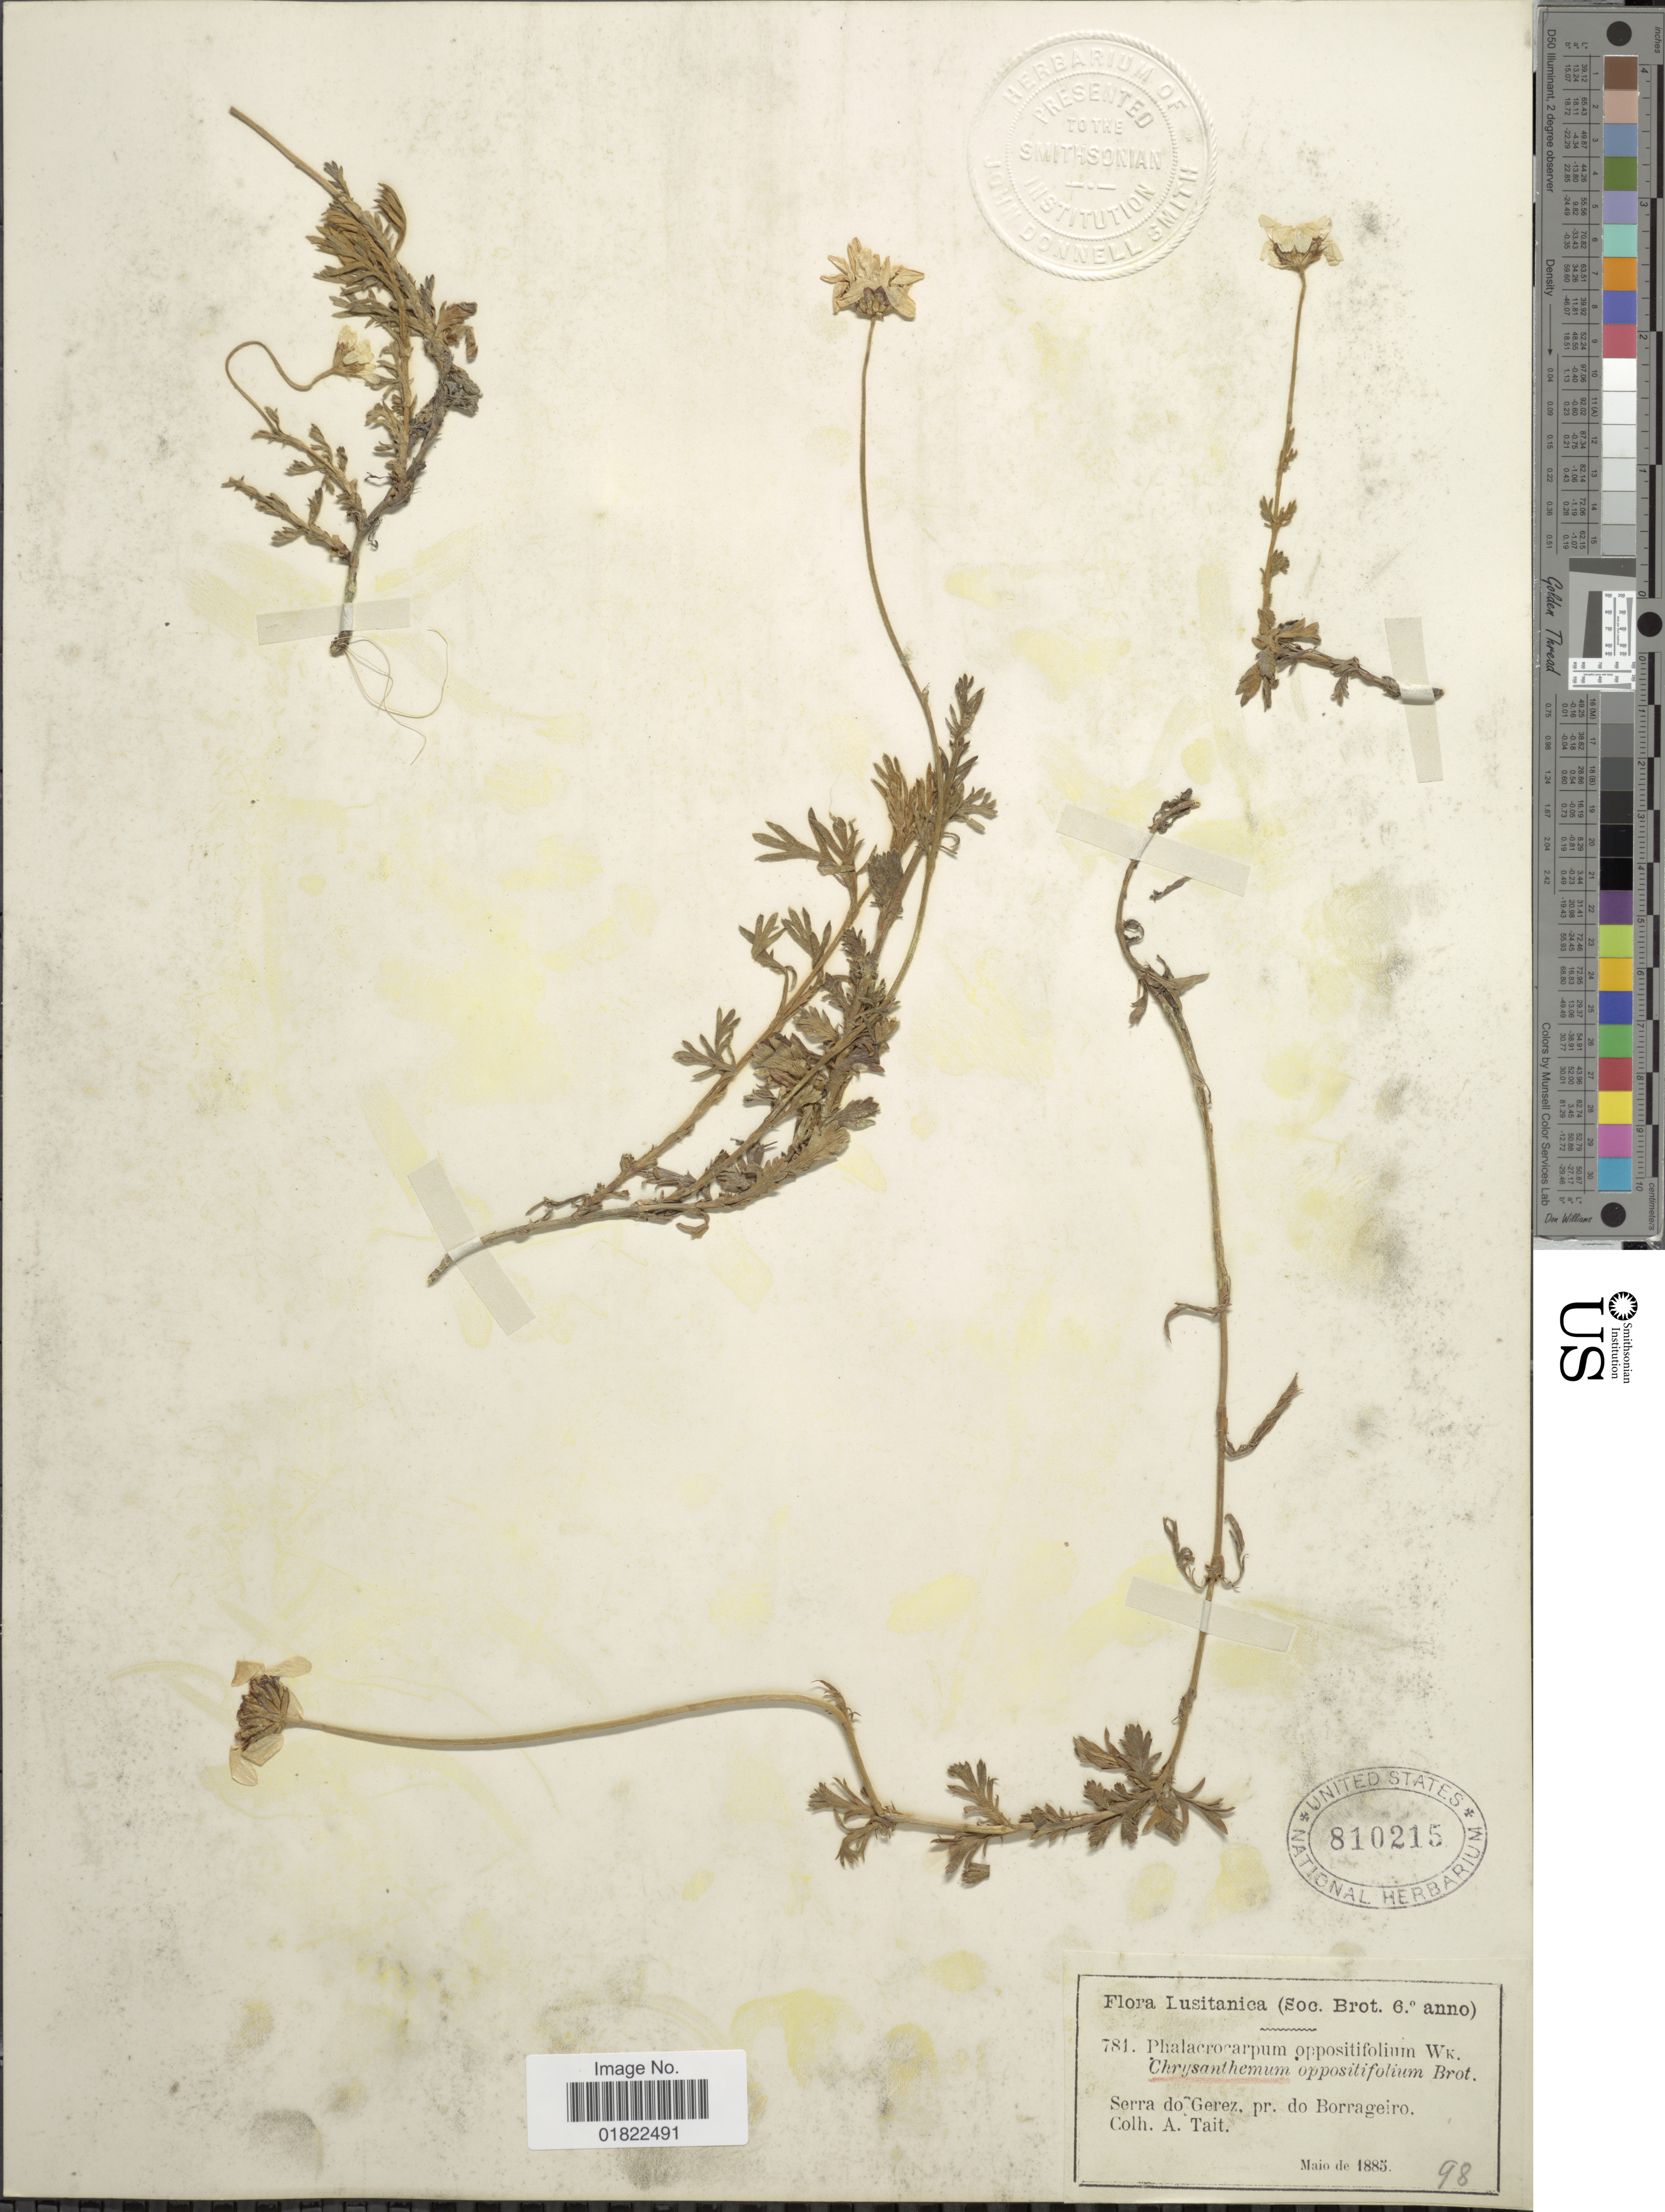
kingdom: Plantae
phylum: Tracheophyta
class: Magnoliopsida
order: Asterales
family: Asteraceae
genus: Phalacrocarpum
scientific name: Phalacrocarpum oppositifolium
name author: (Brot.) Willk.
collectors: A. Tait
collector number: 781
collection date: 1885-05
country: Portugal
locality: Lusitanica, Serra do Gerez, pr do Borrageiro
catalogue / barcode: US 810215